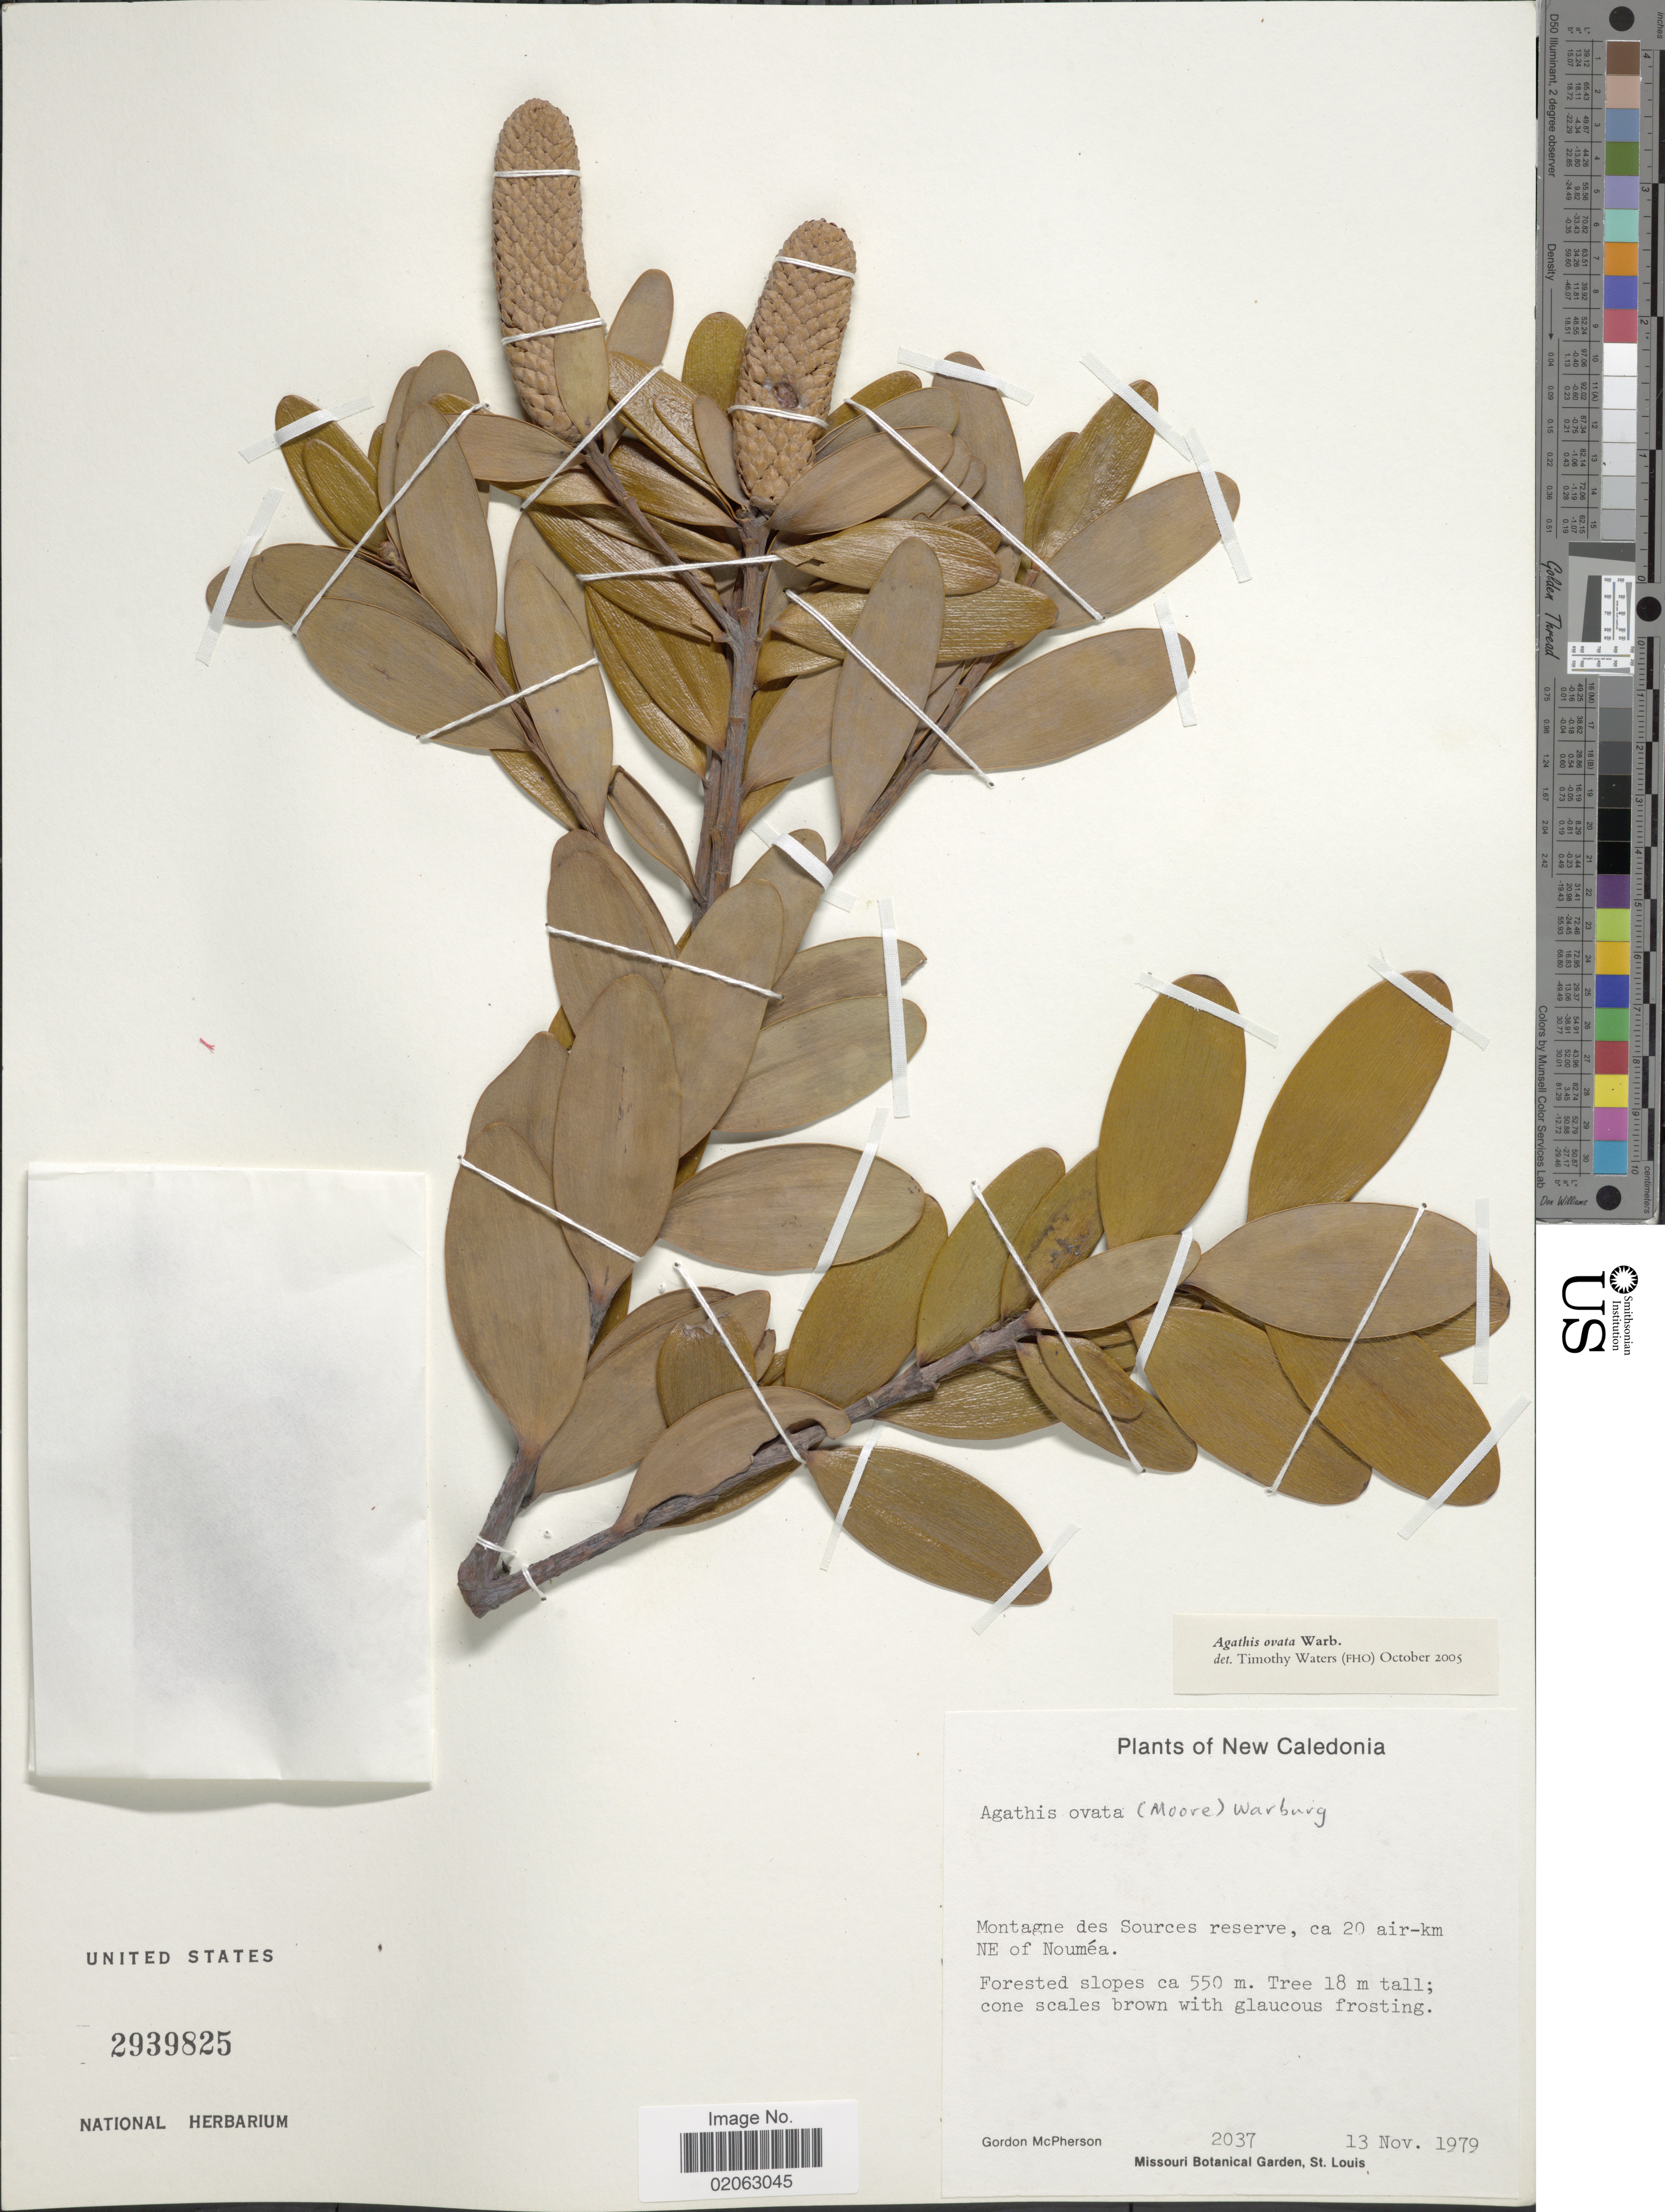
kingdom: Plantae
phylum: Tracheophyta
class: Pinopsida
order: Pinales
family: Araucariaceae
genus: Agathis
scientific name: Agathis ovata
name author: (C. Moore ex Vieill.) Warb.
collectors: G. D. McPherson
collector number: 2037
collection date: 1979-11-13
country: New Caledonia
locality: Montagne des Sources reserve, ca 20 air-km NE of Noumea, forested slopes.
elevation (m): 550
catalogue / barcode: US 2939825